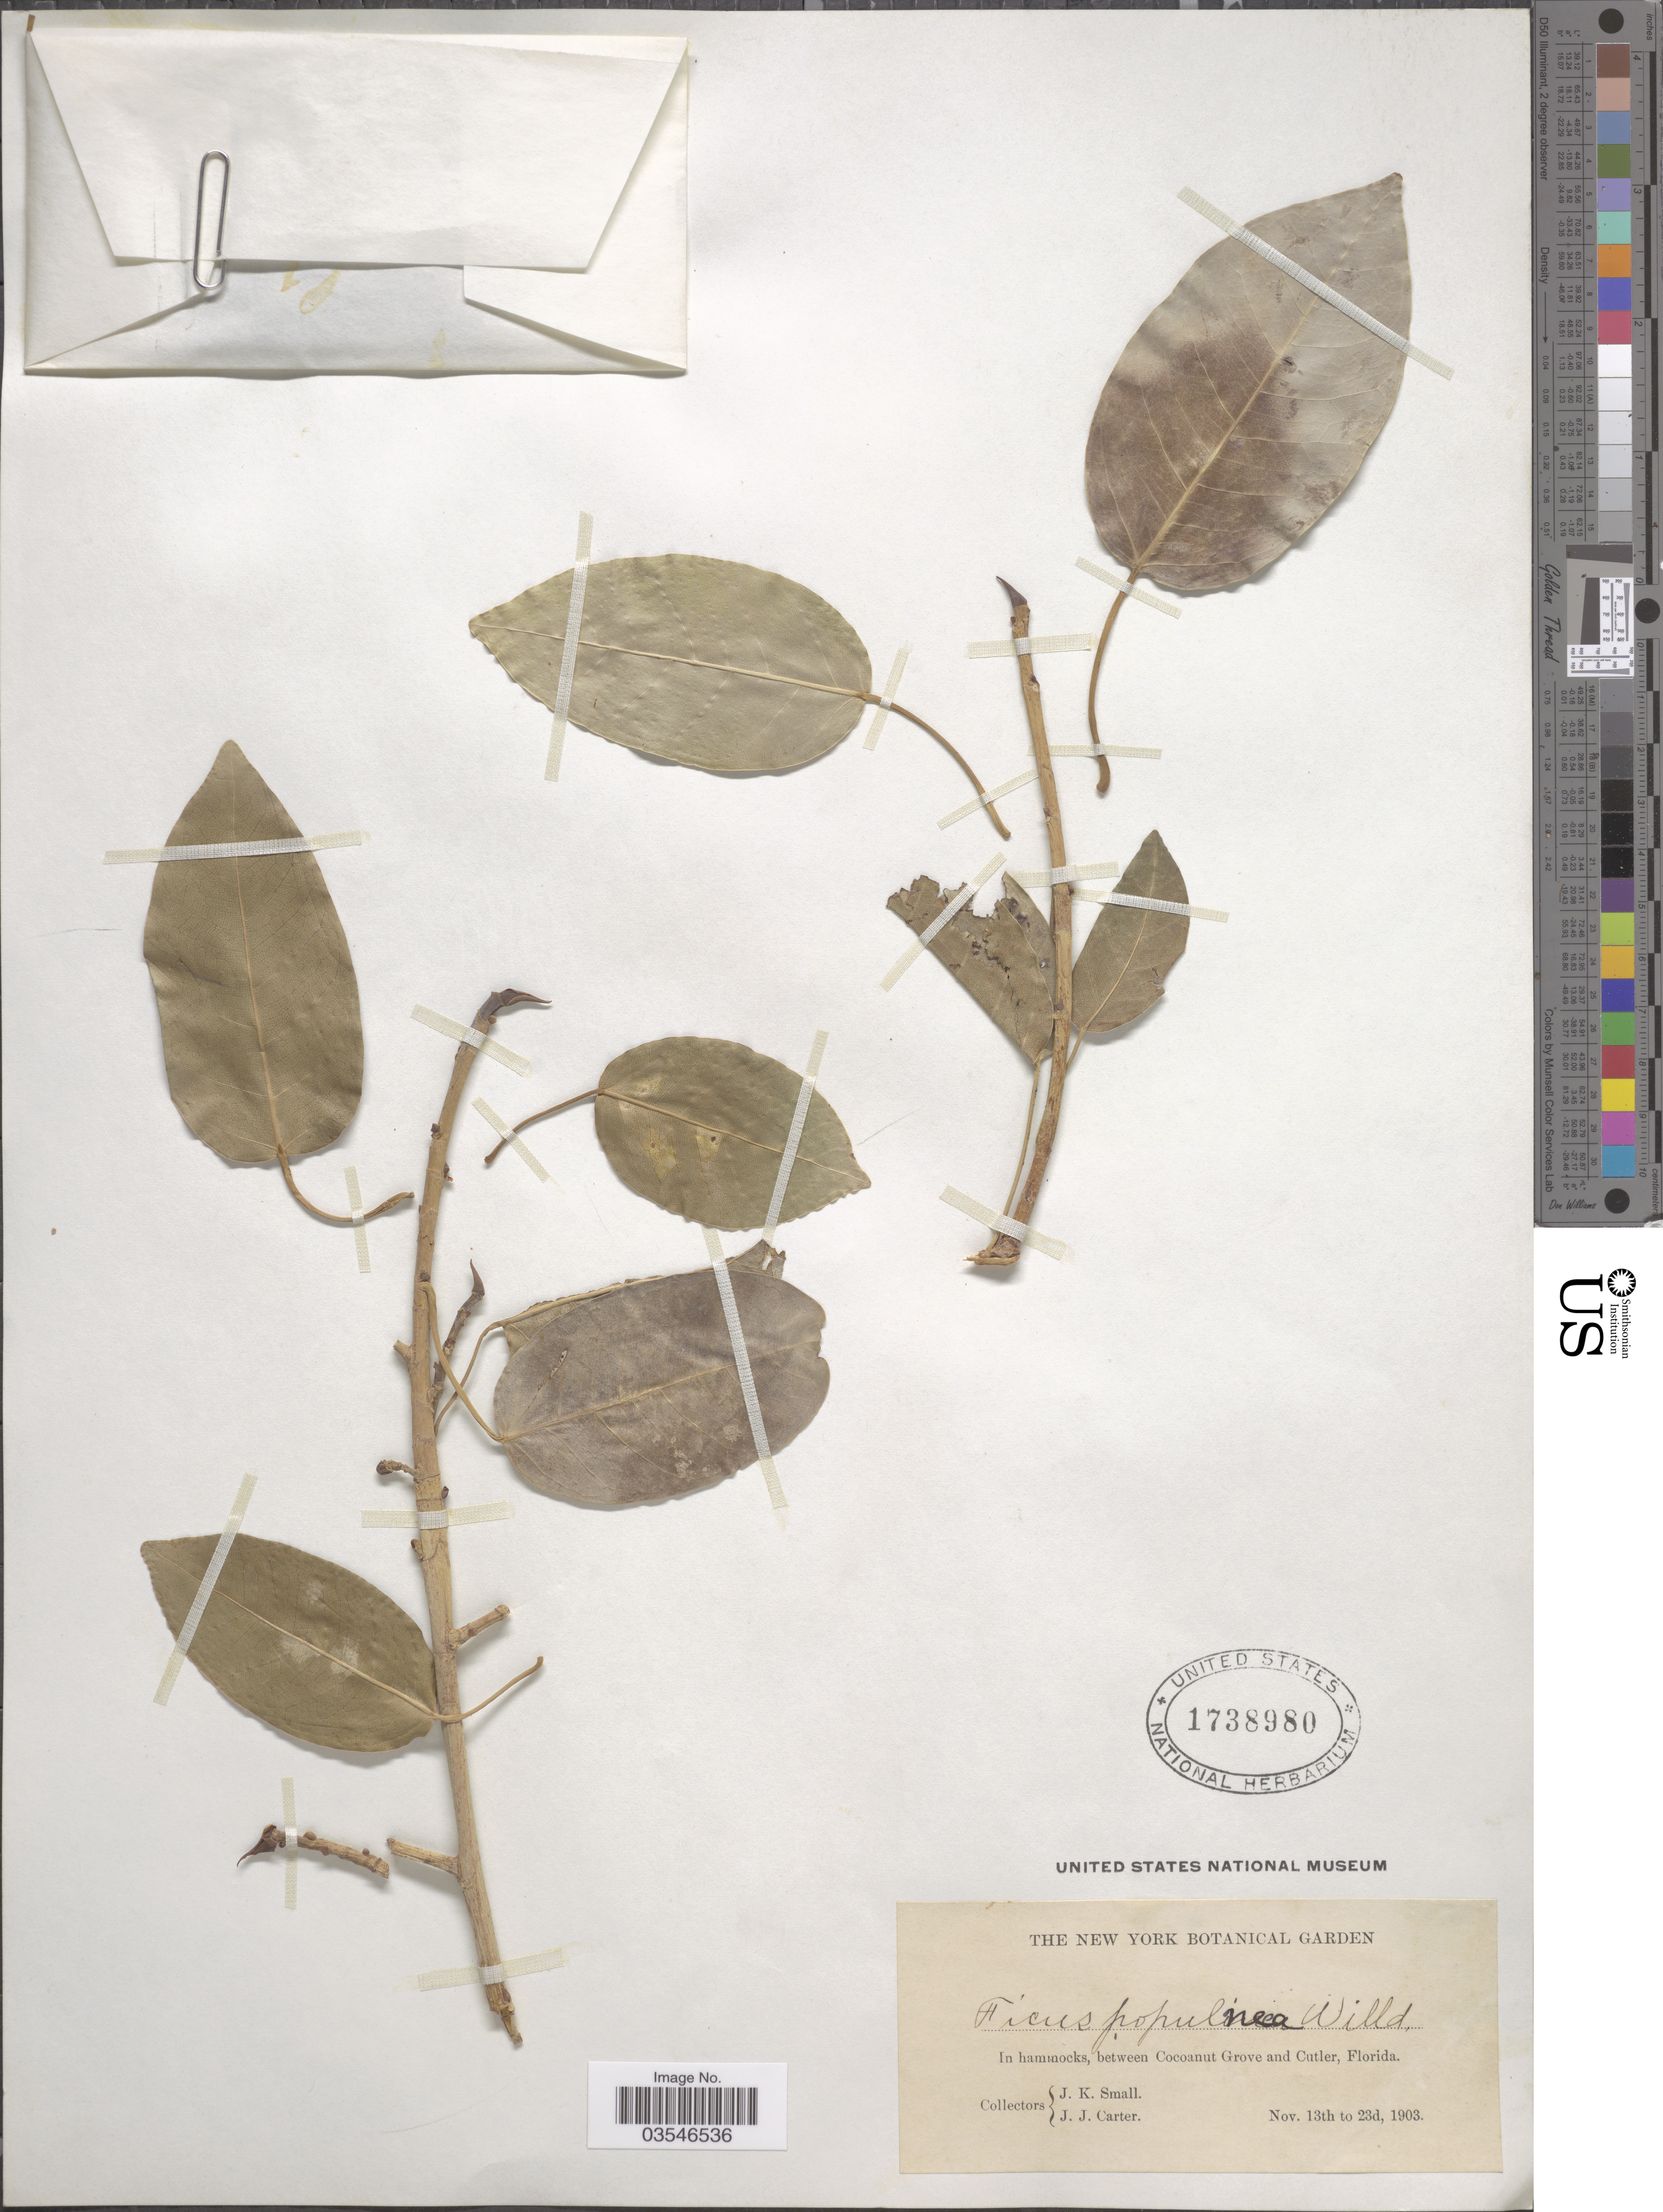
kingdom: Plantae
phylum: Tracheophyta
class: Magnoliopsida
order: Rosales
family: Moraceae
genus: Ficus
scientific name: Ficus brevifolia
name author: Nutt.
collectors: J. K. Small & J. Carter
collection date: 1903-11-13/1903-11-23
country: United States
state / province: Florida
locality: In hammocks, between Cocoanut Grove and Cutler.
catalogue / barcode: US 1738980